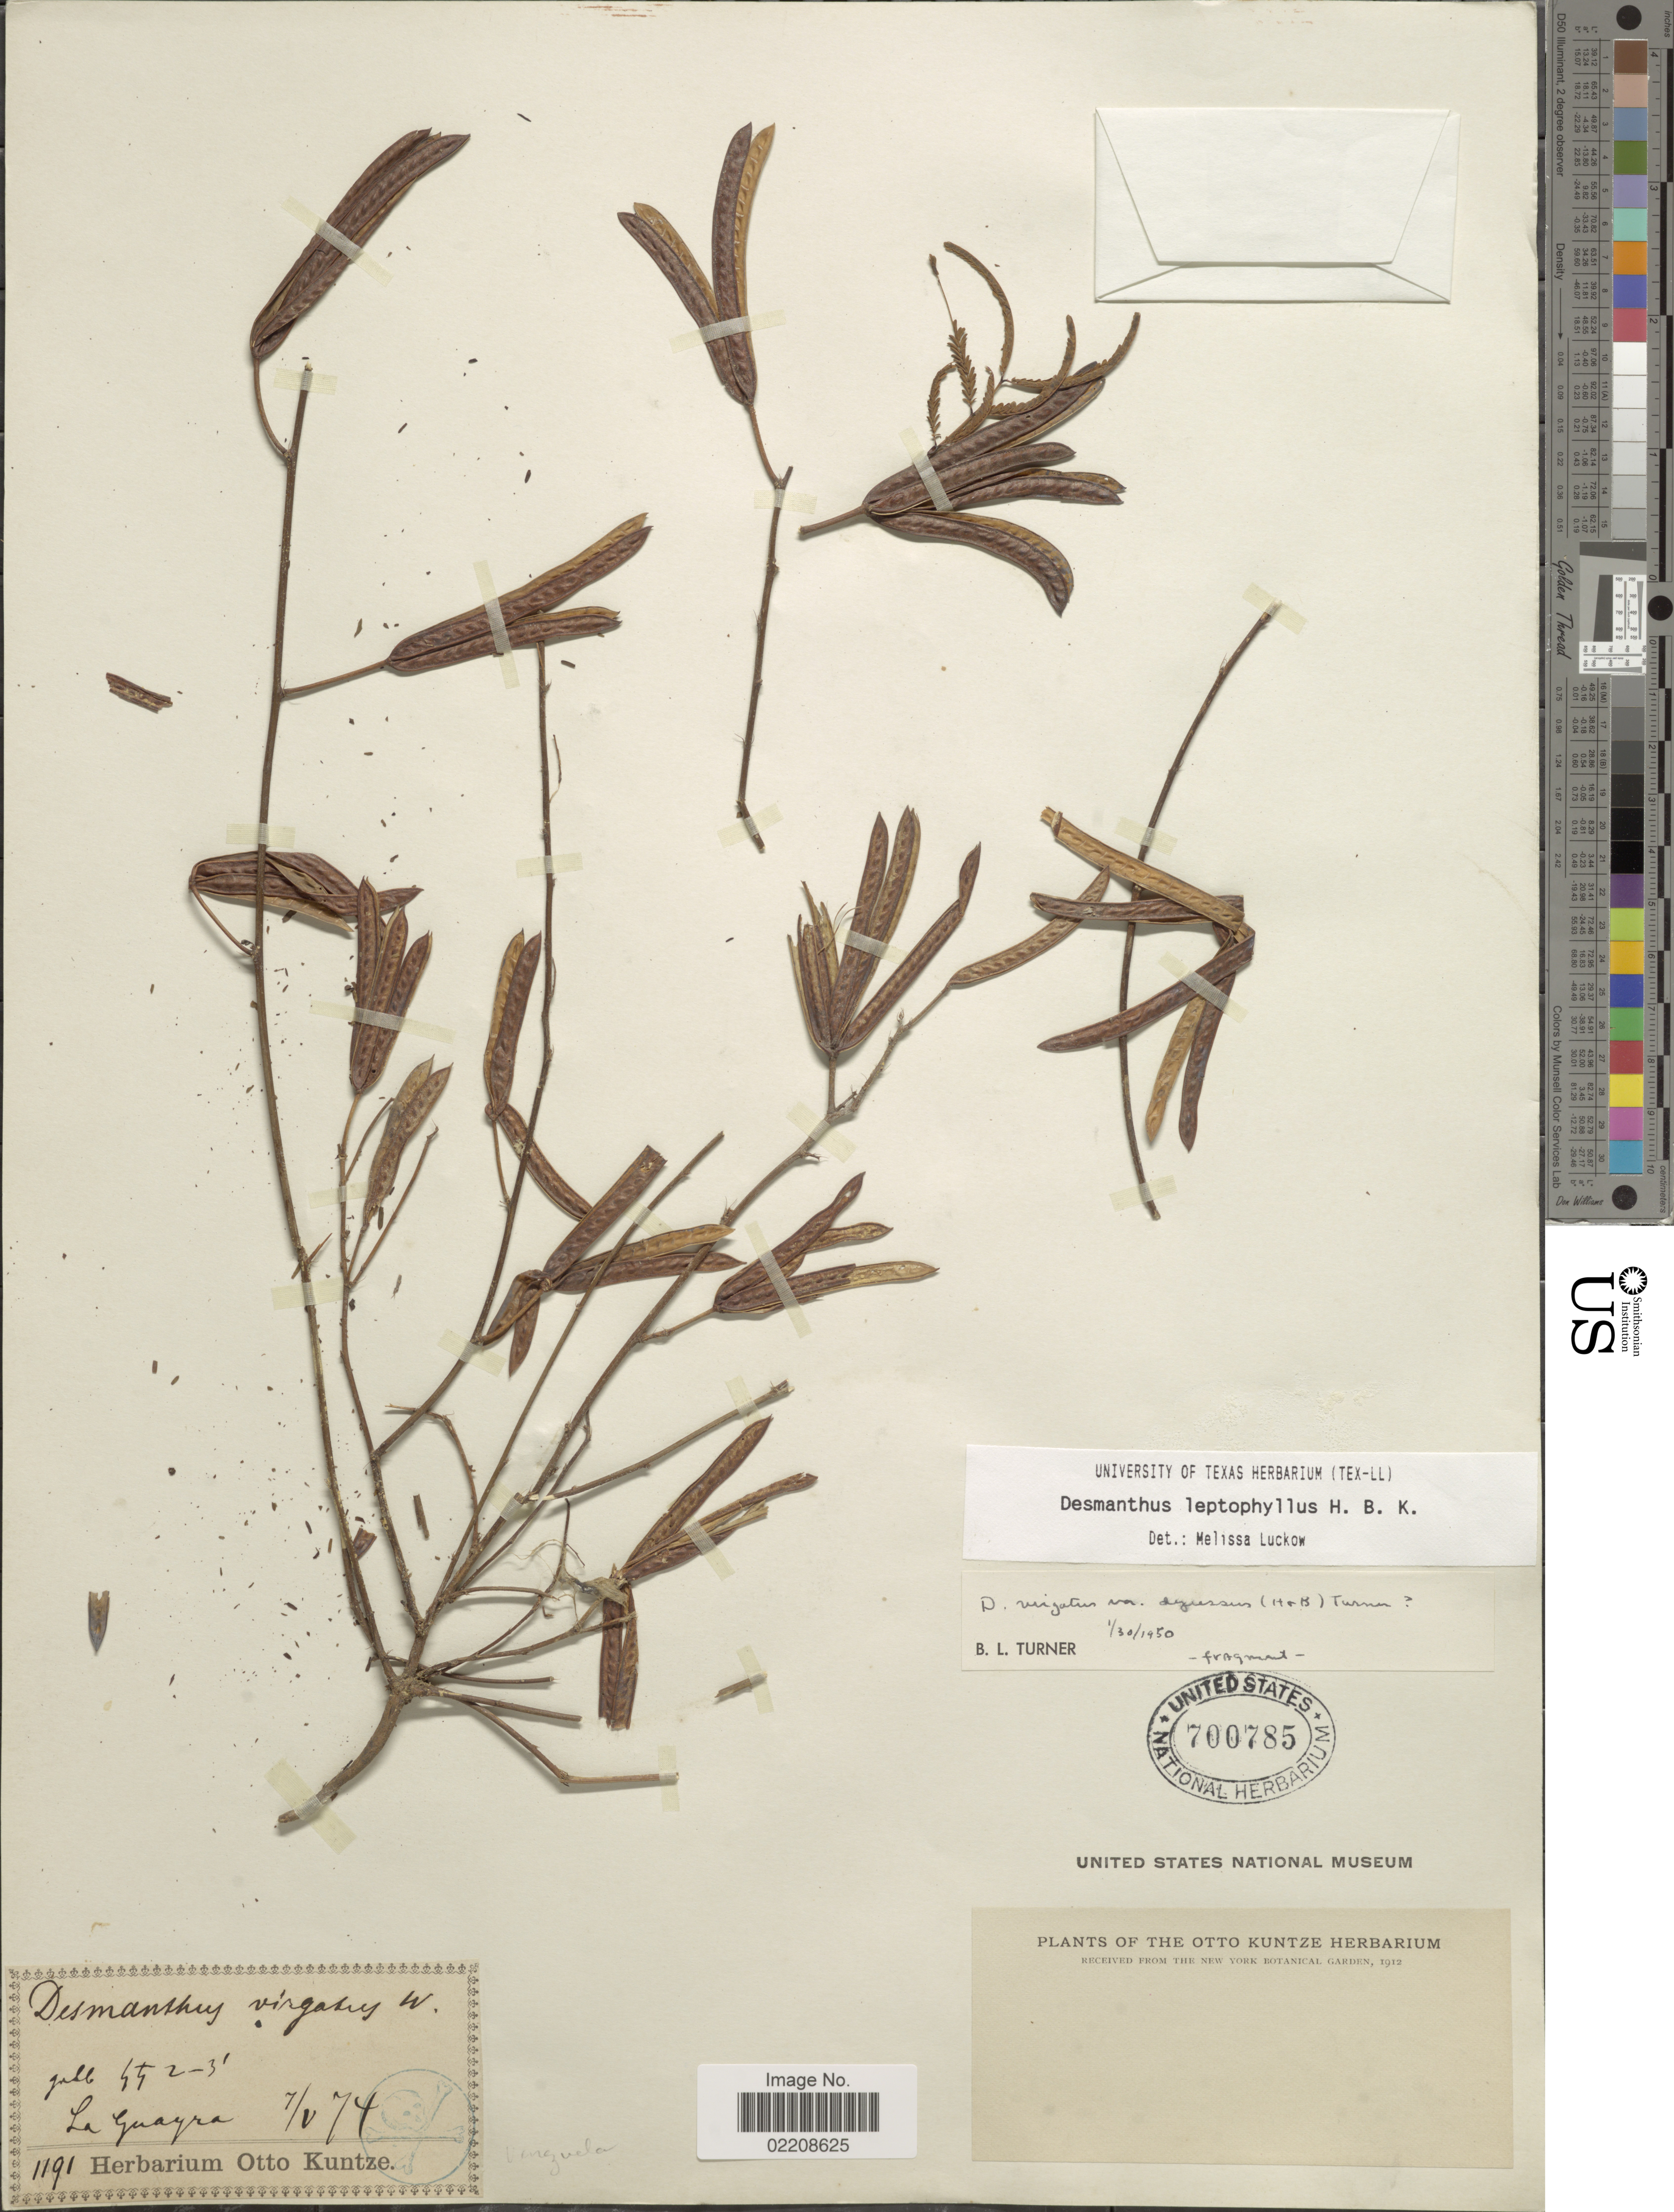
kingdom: Plantae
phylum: Tracheophyta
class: Magnoliopsida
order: Fabales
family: Fabaceae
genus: Desmanthus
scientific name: Desmanthus leptophyllus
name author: Kunth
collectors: C.E.O. Kuntze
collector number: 1191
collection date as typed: Transcribed d/m/y: 7/5/74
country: Venezuela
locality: La Guayra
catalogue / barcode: US 700785